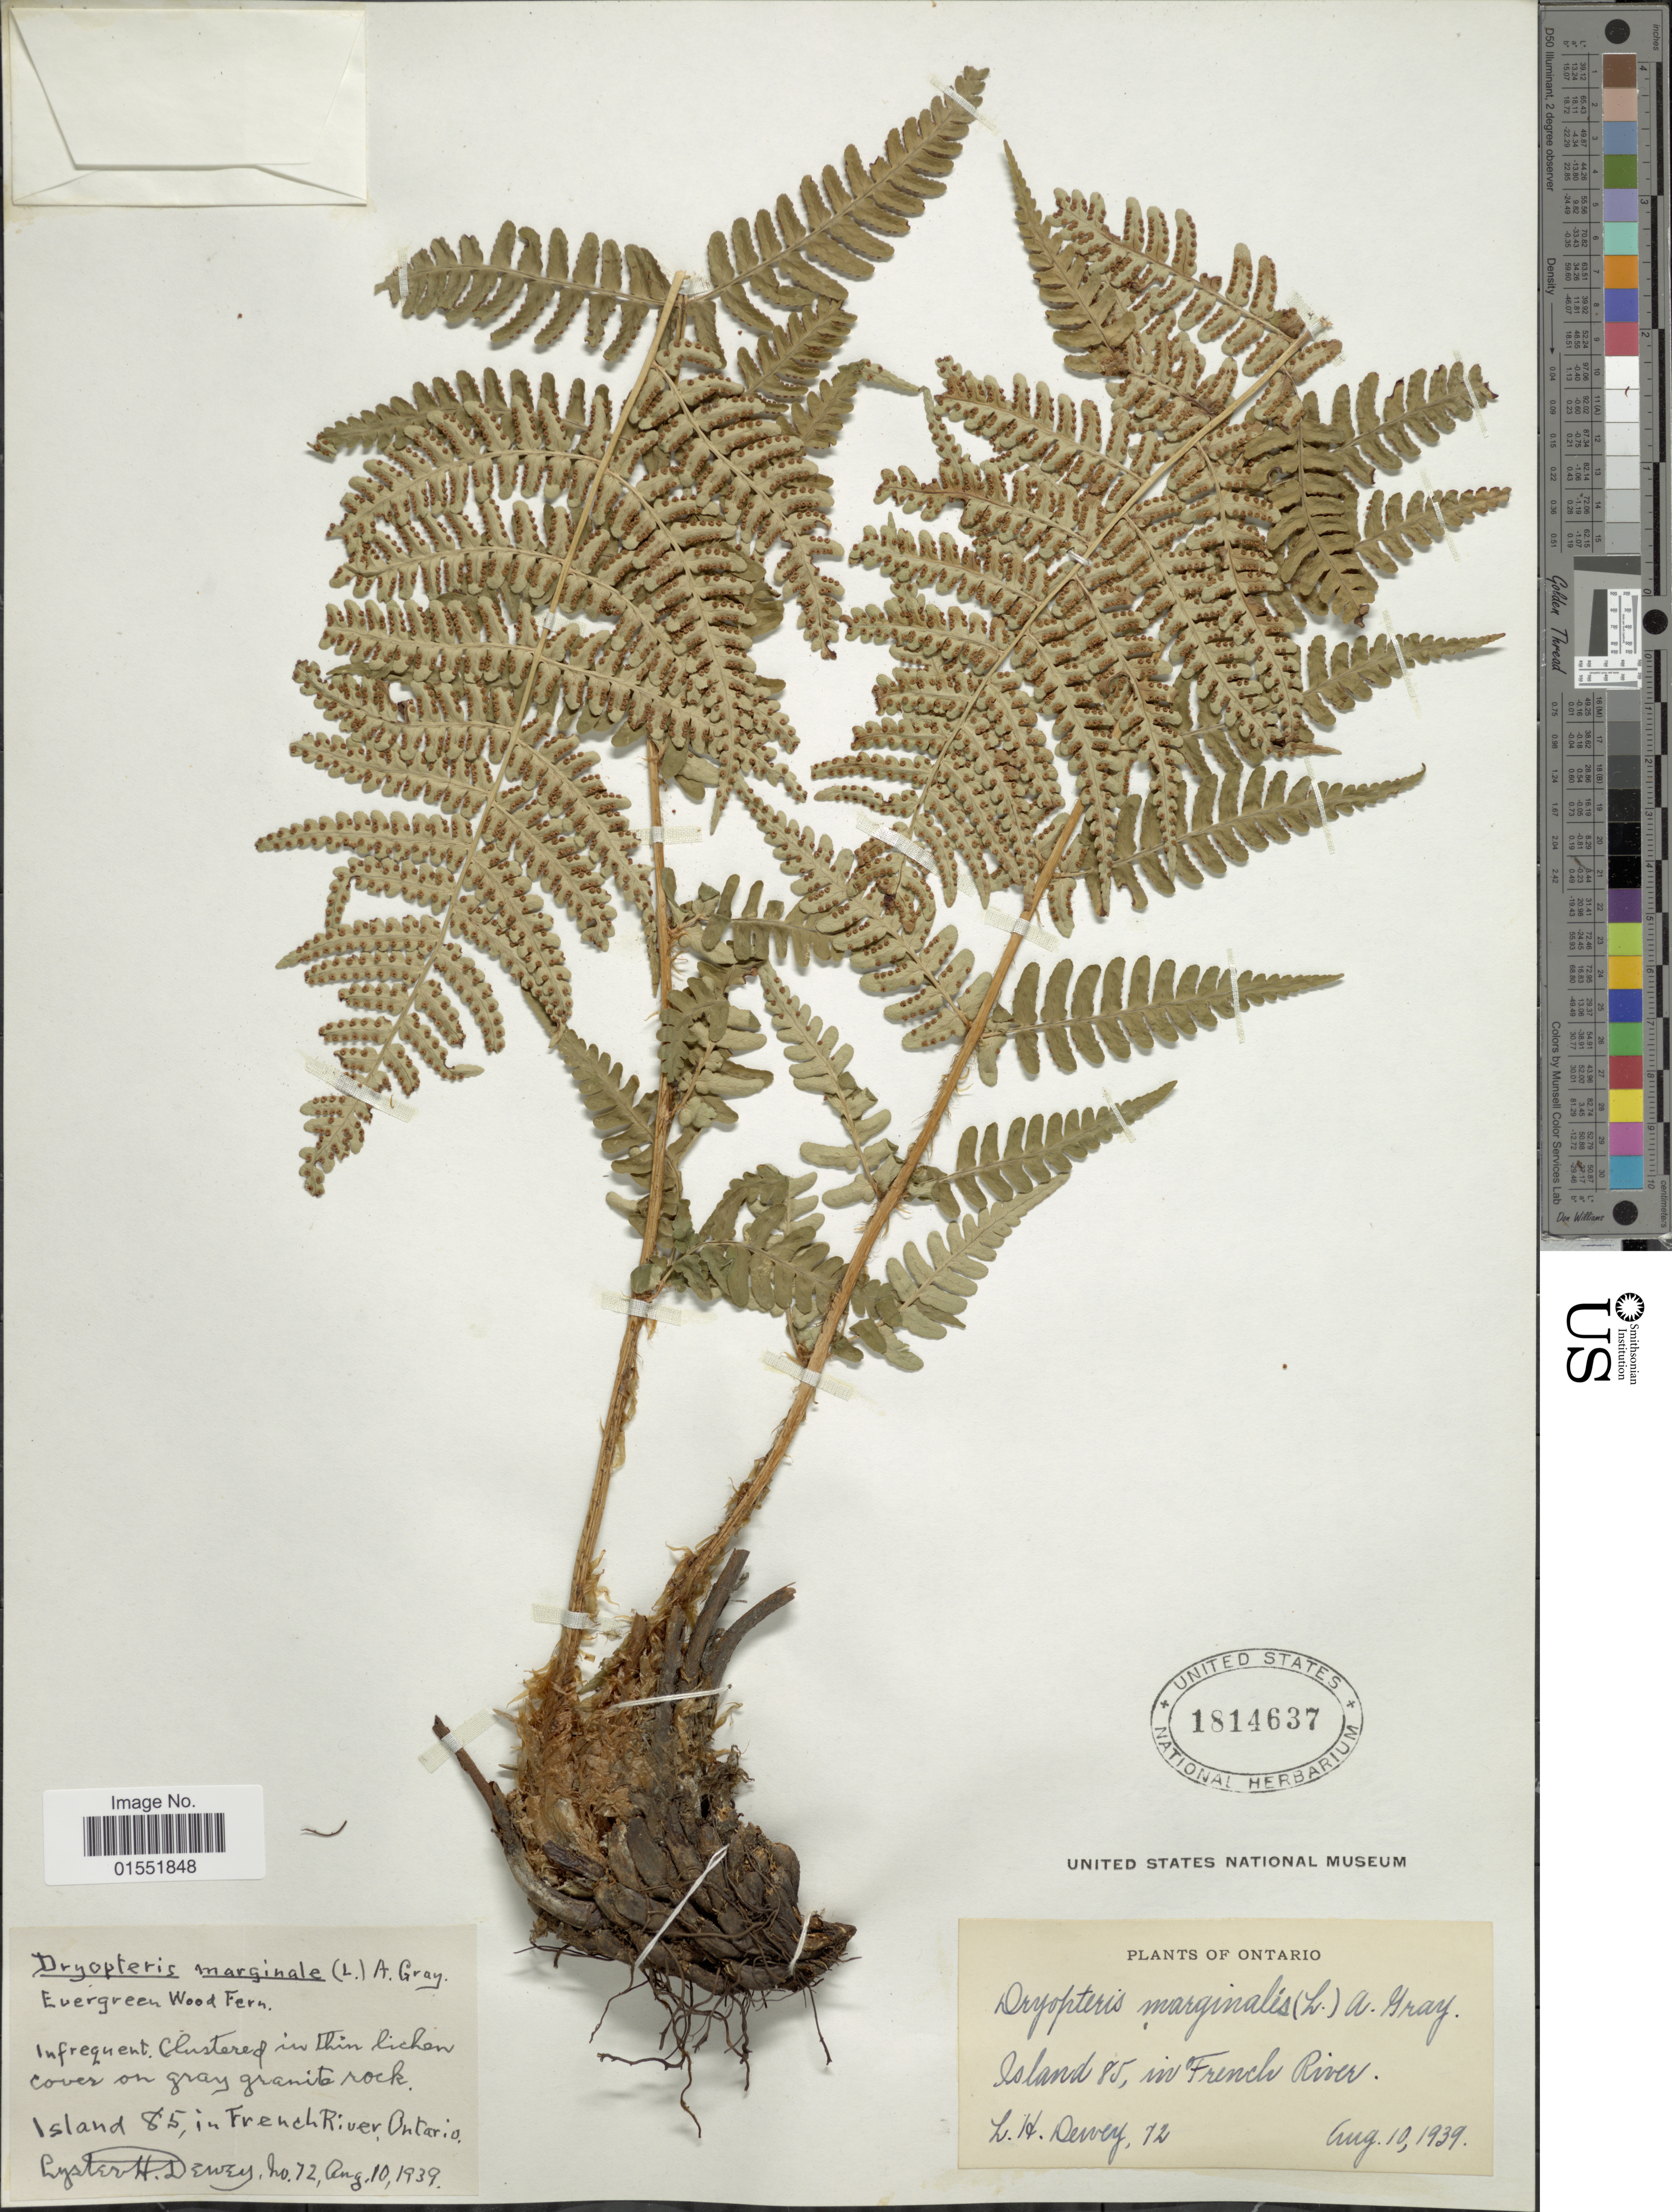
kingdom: Plantae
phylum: Tracheophyta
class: Polypodiopsida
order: Polypodiales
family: Dryopteridaceae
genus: Dryopteris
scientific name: Dryopteris marginalis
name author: (L.) A. Gray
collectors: L. H. Dewey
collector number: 72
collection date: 1939-08-10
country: Canada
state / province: Ontario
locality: Island 85, in French River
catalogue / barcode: US 1814637